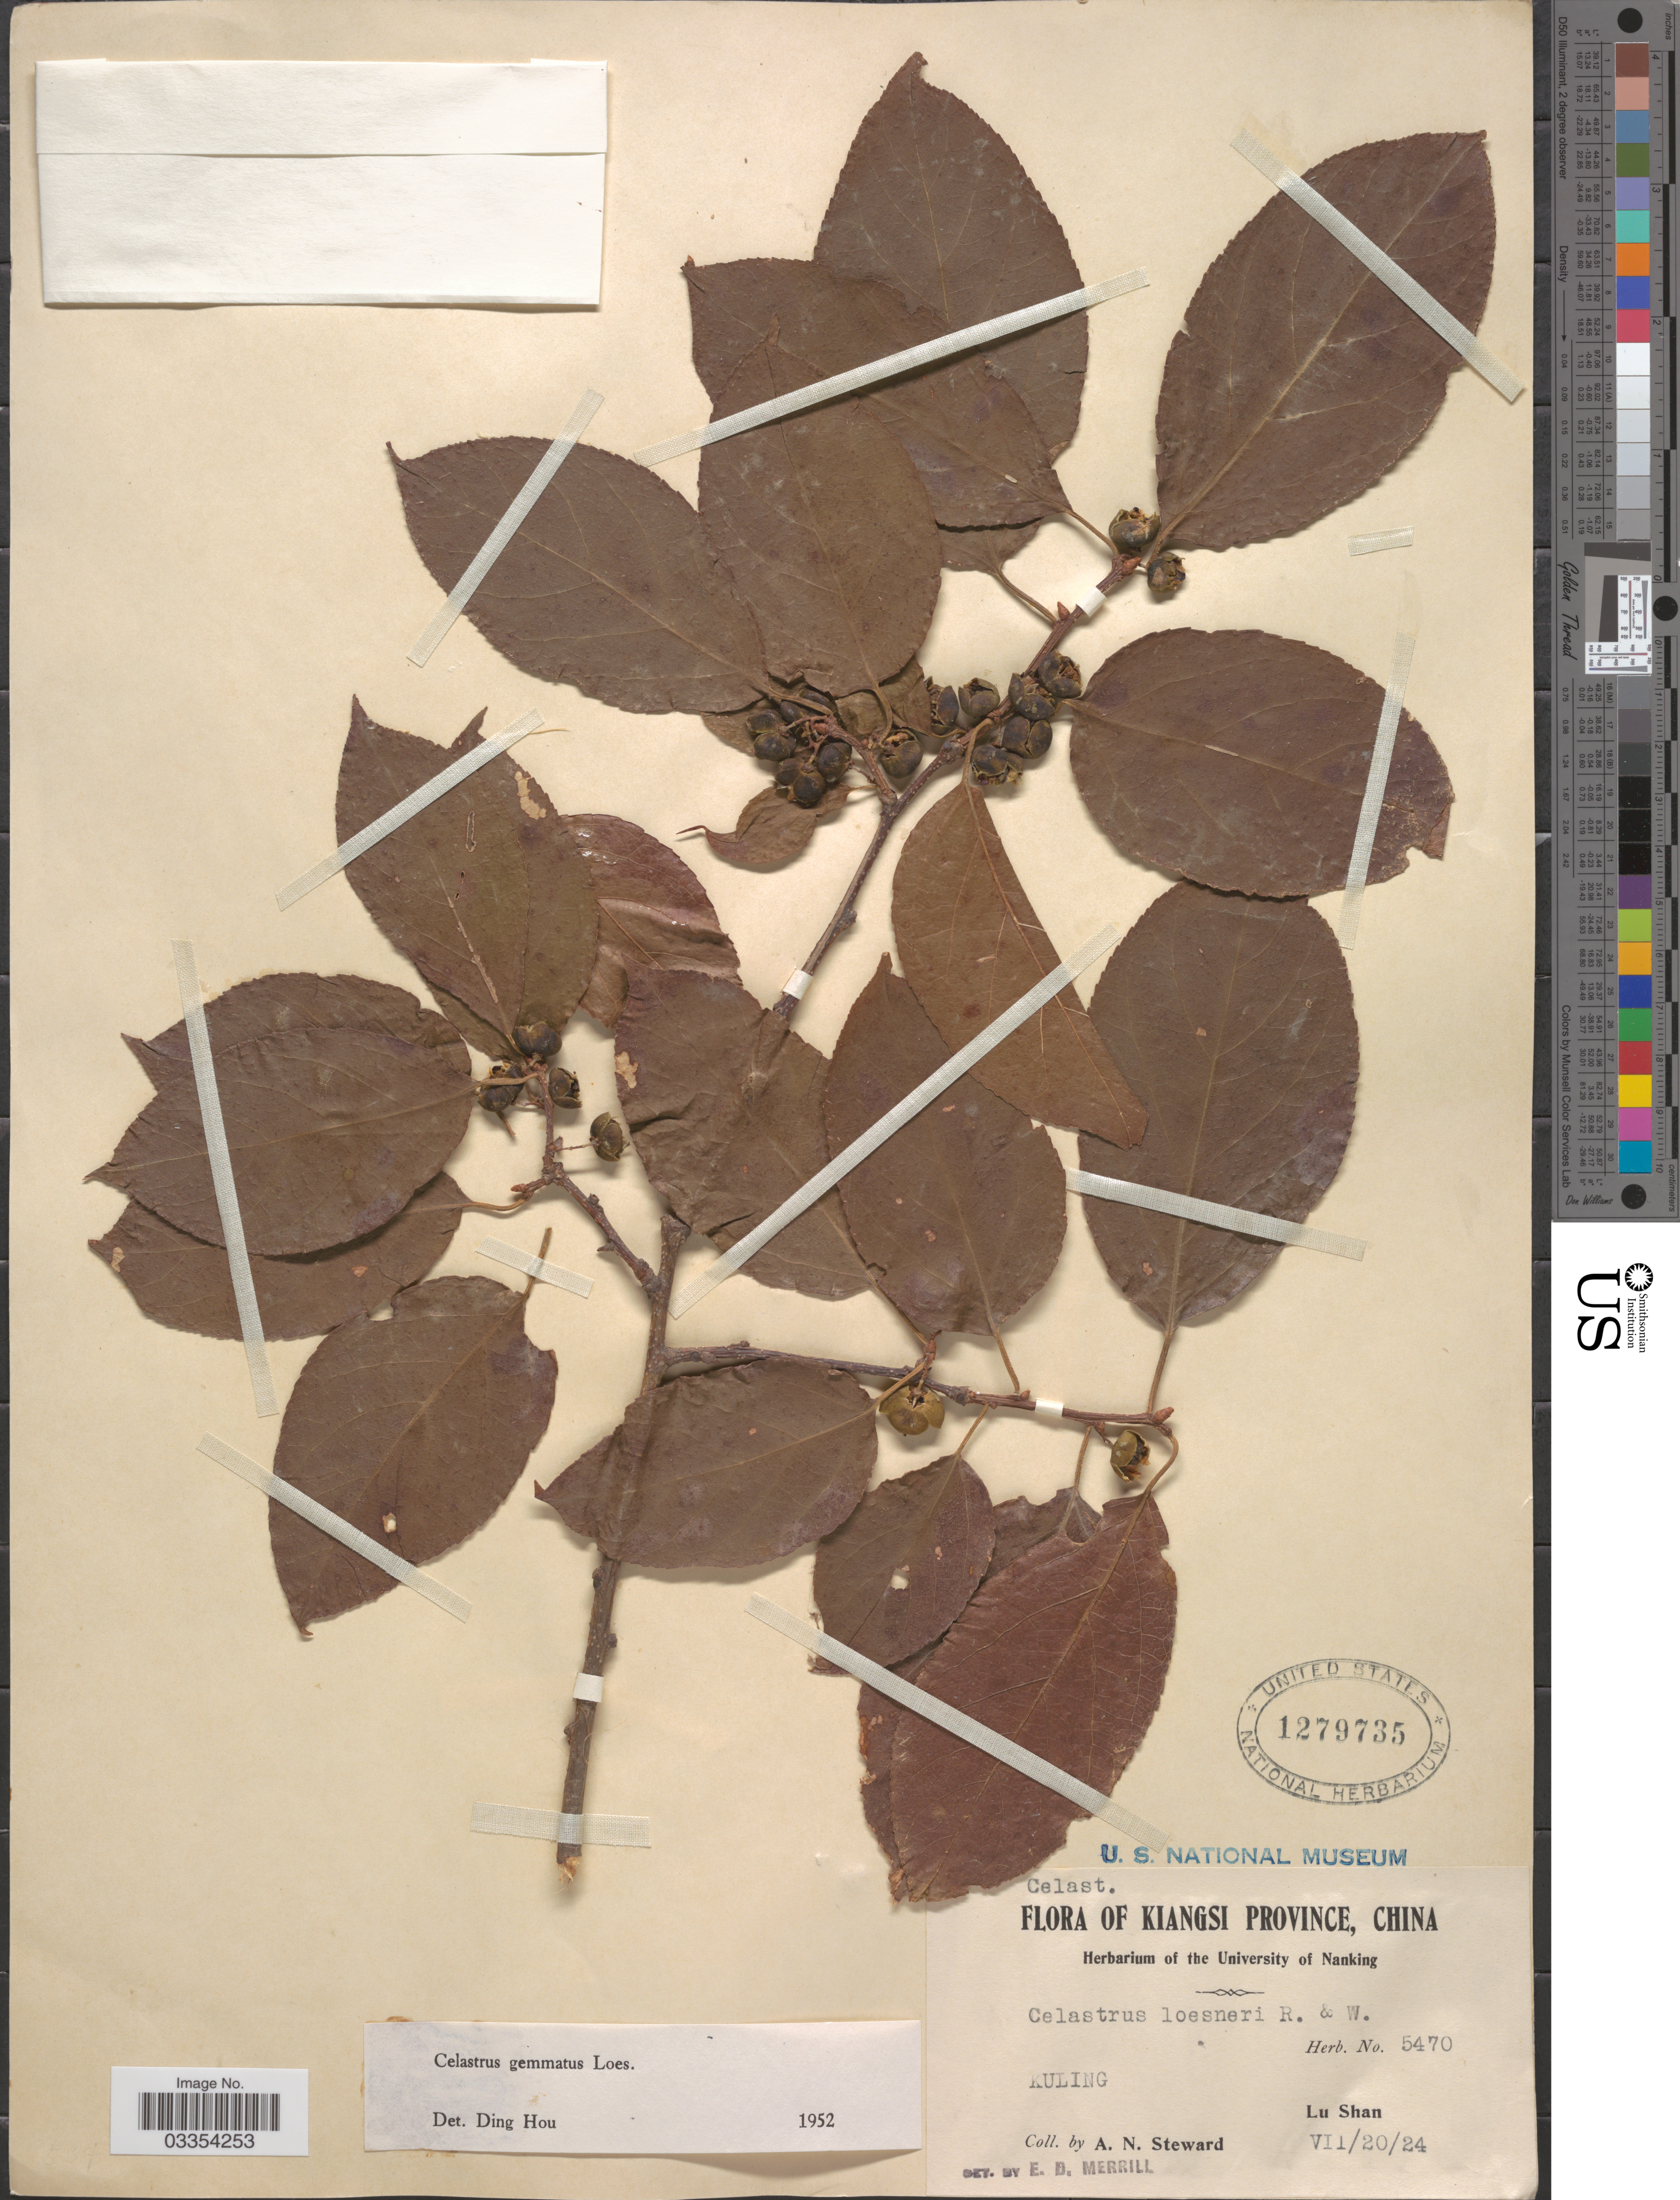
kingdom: Plantae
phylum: Tracheophyta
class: Magnoliopsida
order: Celastrales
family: Celastraceae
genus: Celastrus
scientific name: Celastrus gemmatus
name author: Loes.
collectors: A. N. Steward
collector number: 5470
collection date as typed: Transcribed d/m/y: 20/7/24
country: China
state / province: Jiangxi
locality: Kiangsi Province. Kuling. Lu Shan.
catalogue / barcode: US 1279735